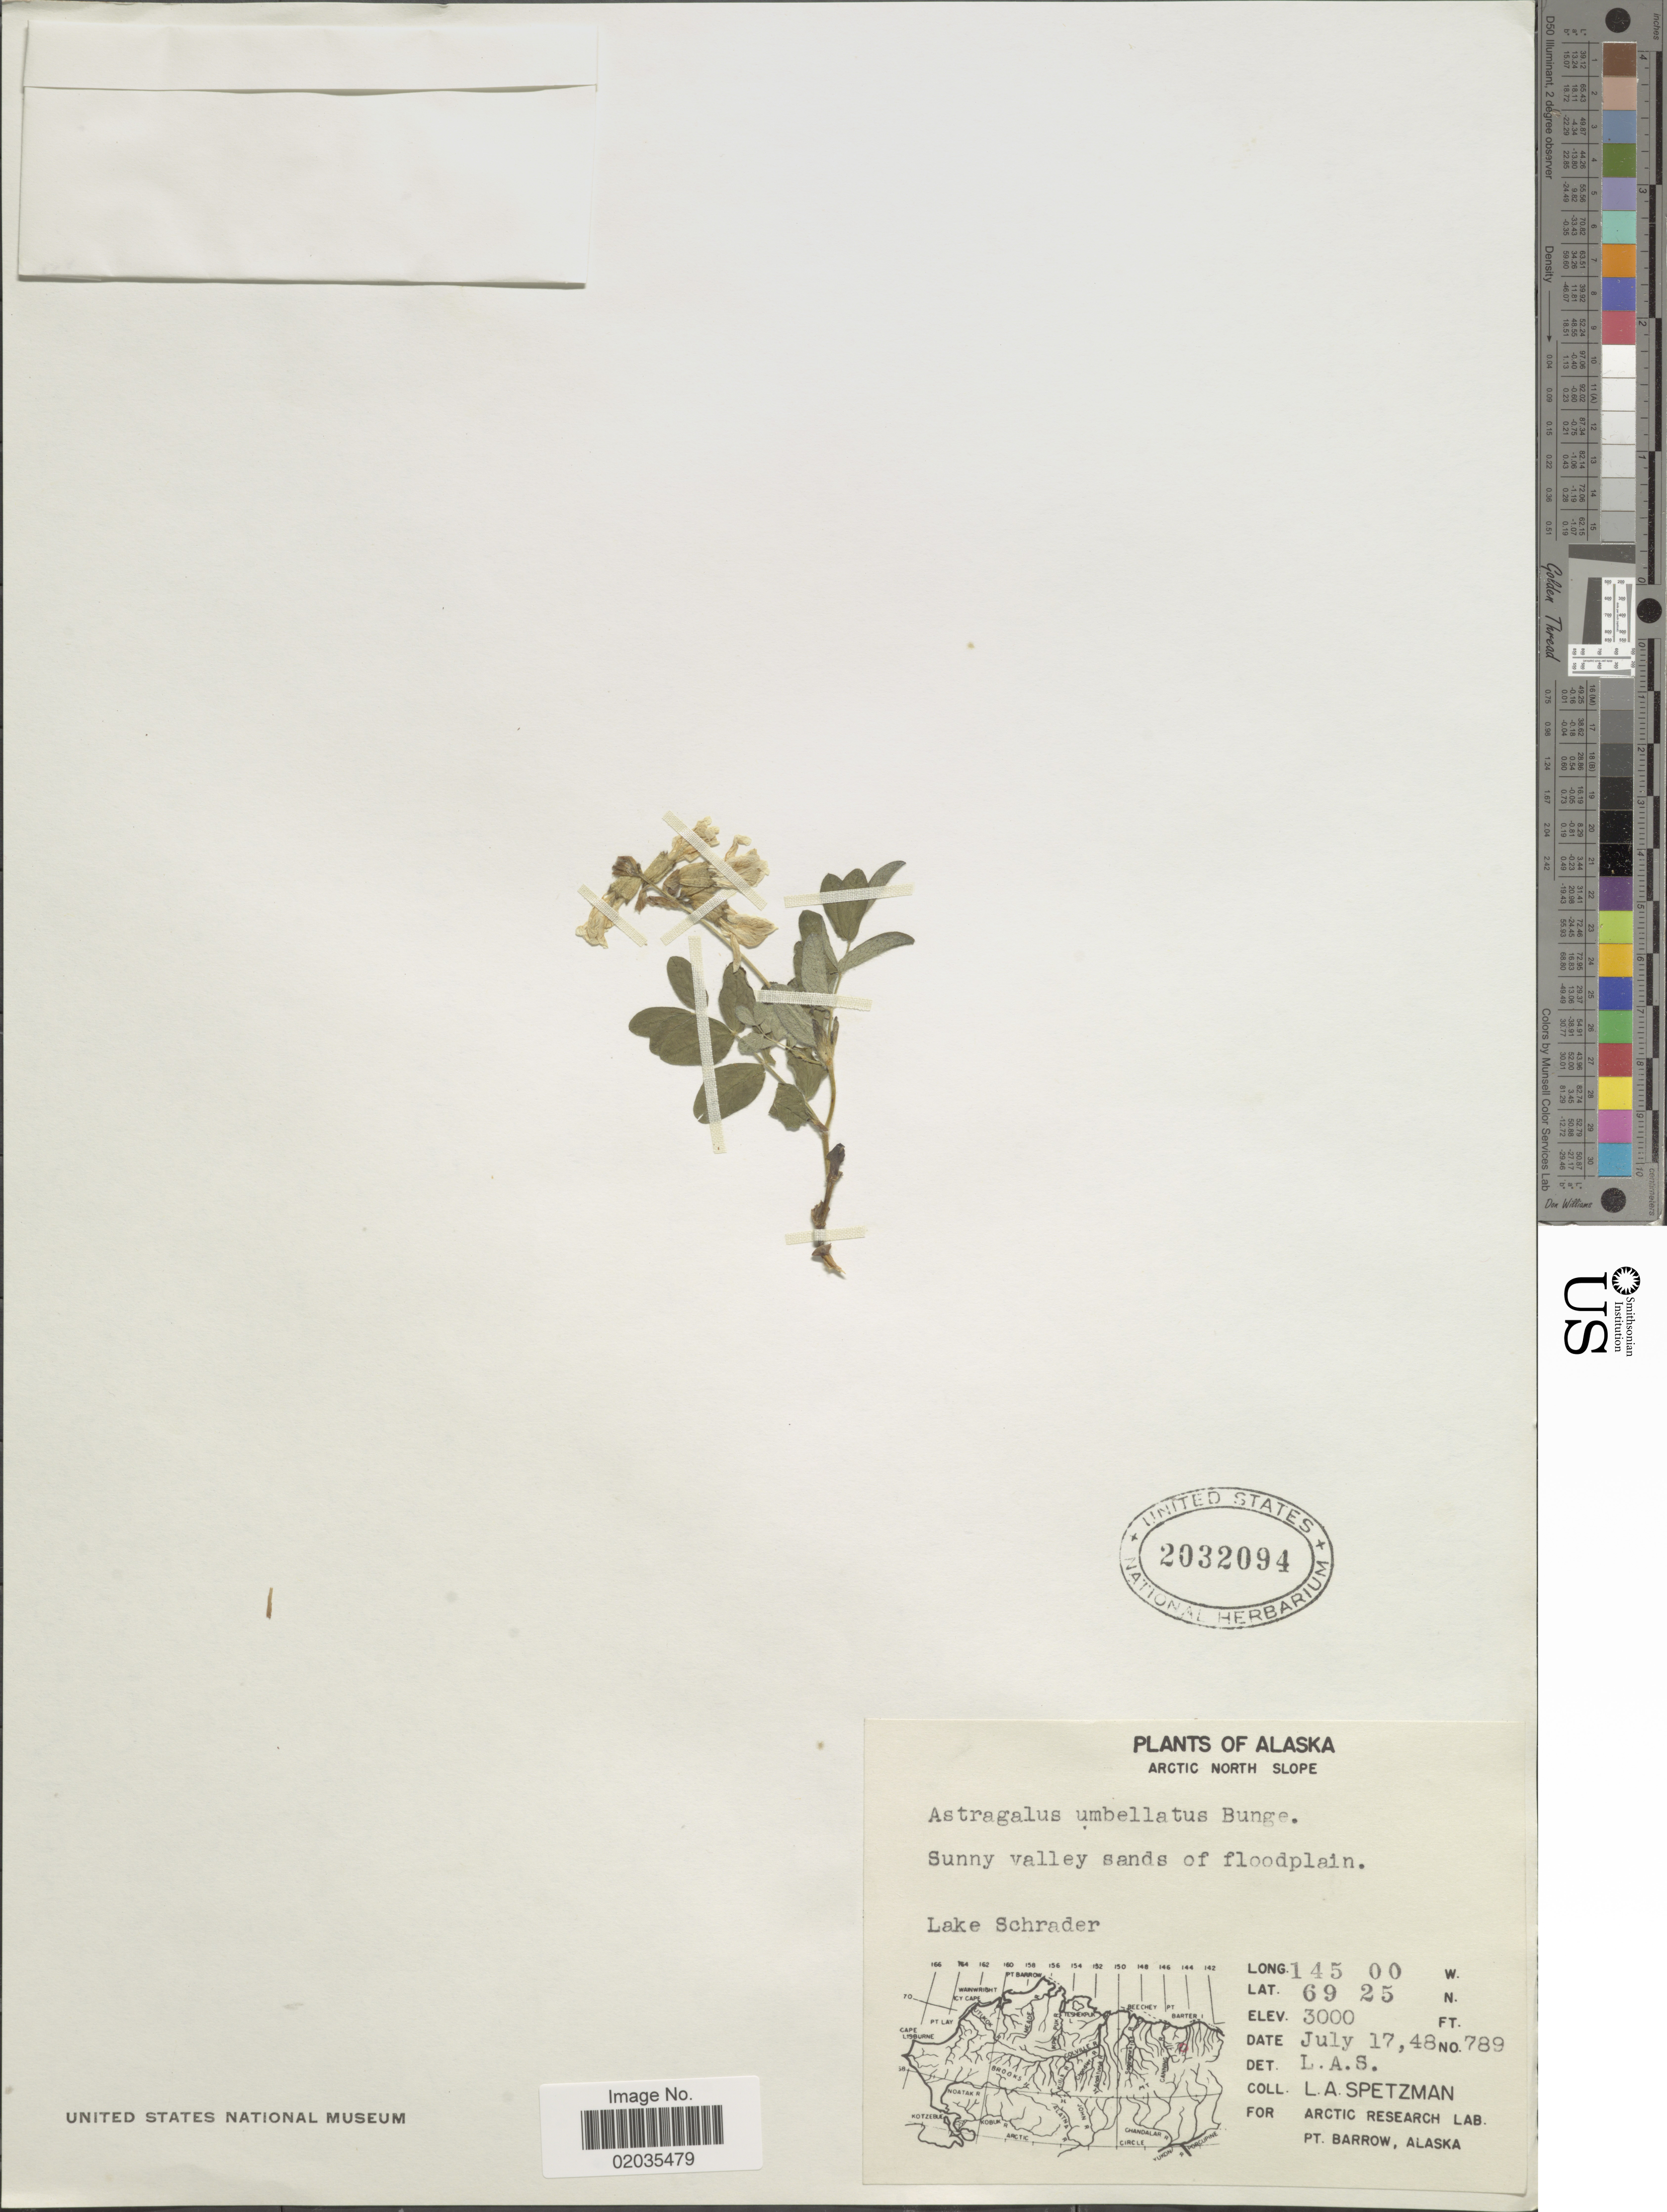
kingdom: Plantae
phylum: Tracheophyta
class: Magnoliopsida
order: Fabales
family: Fabaceae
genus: Astragalus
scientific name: Astragalus umbellatus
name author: Bunge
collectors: L. Spetzman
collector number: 789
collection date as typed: Transcribed d/m/y: 17/7/48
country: United States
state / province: Alaska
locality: Arctic north slope. Lake Schrader.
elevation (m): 914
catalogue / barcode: US 2032094